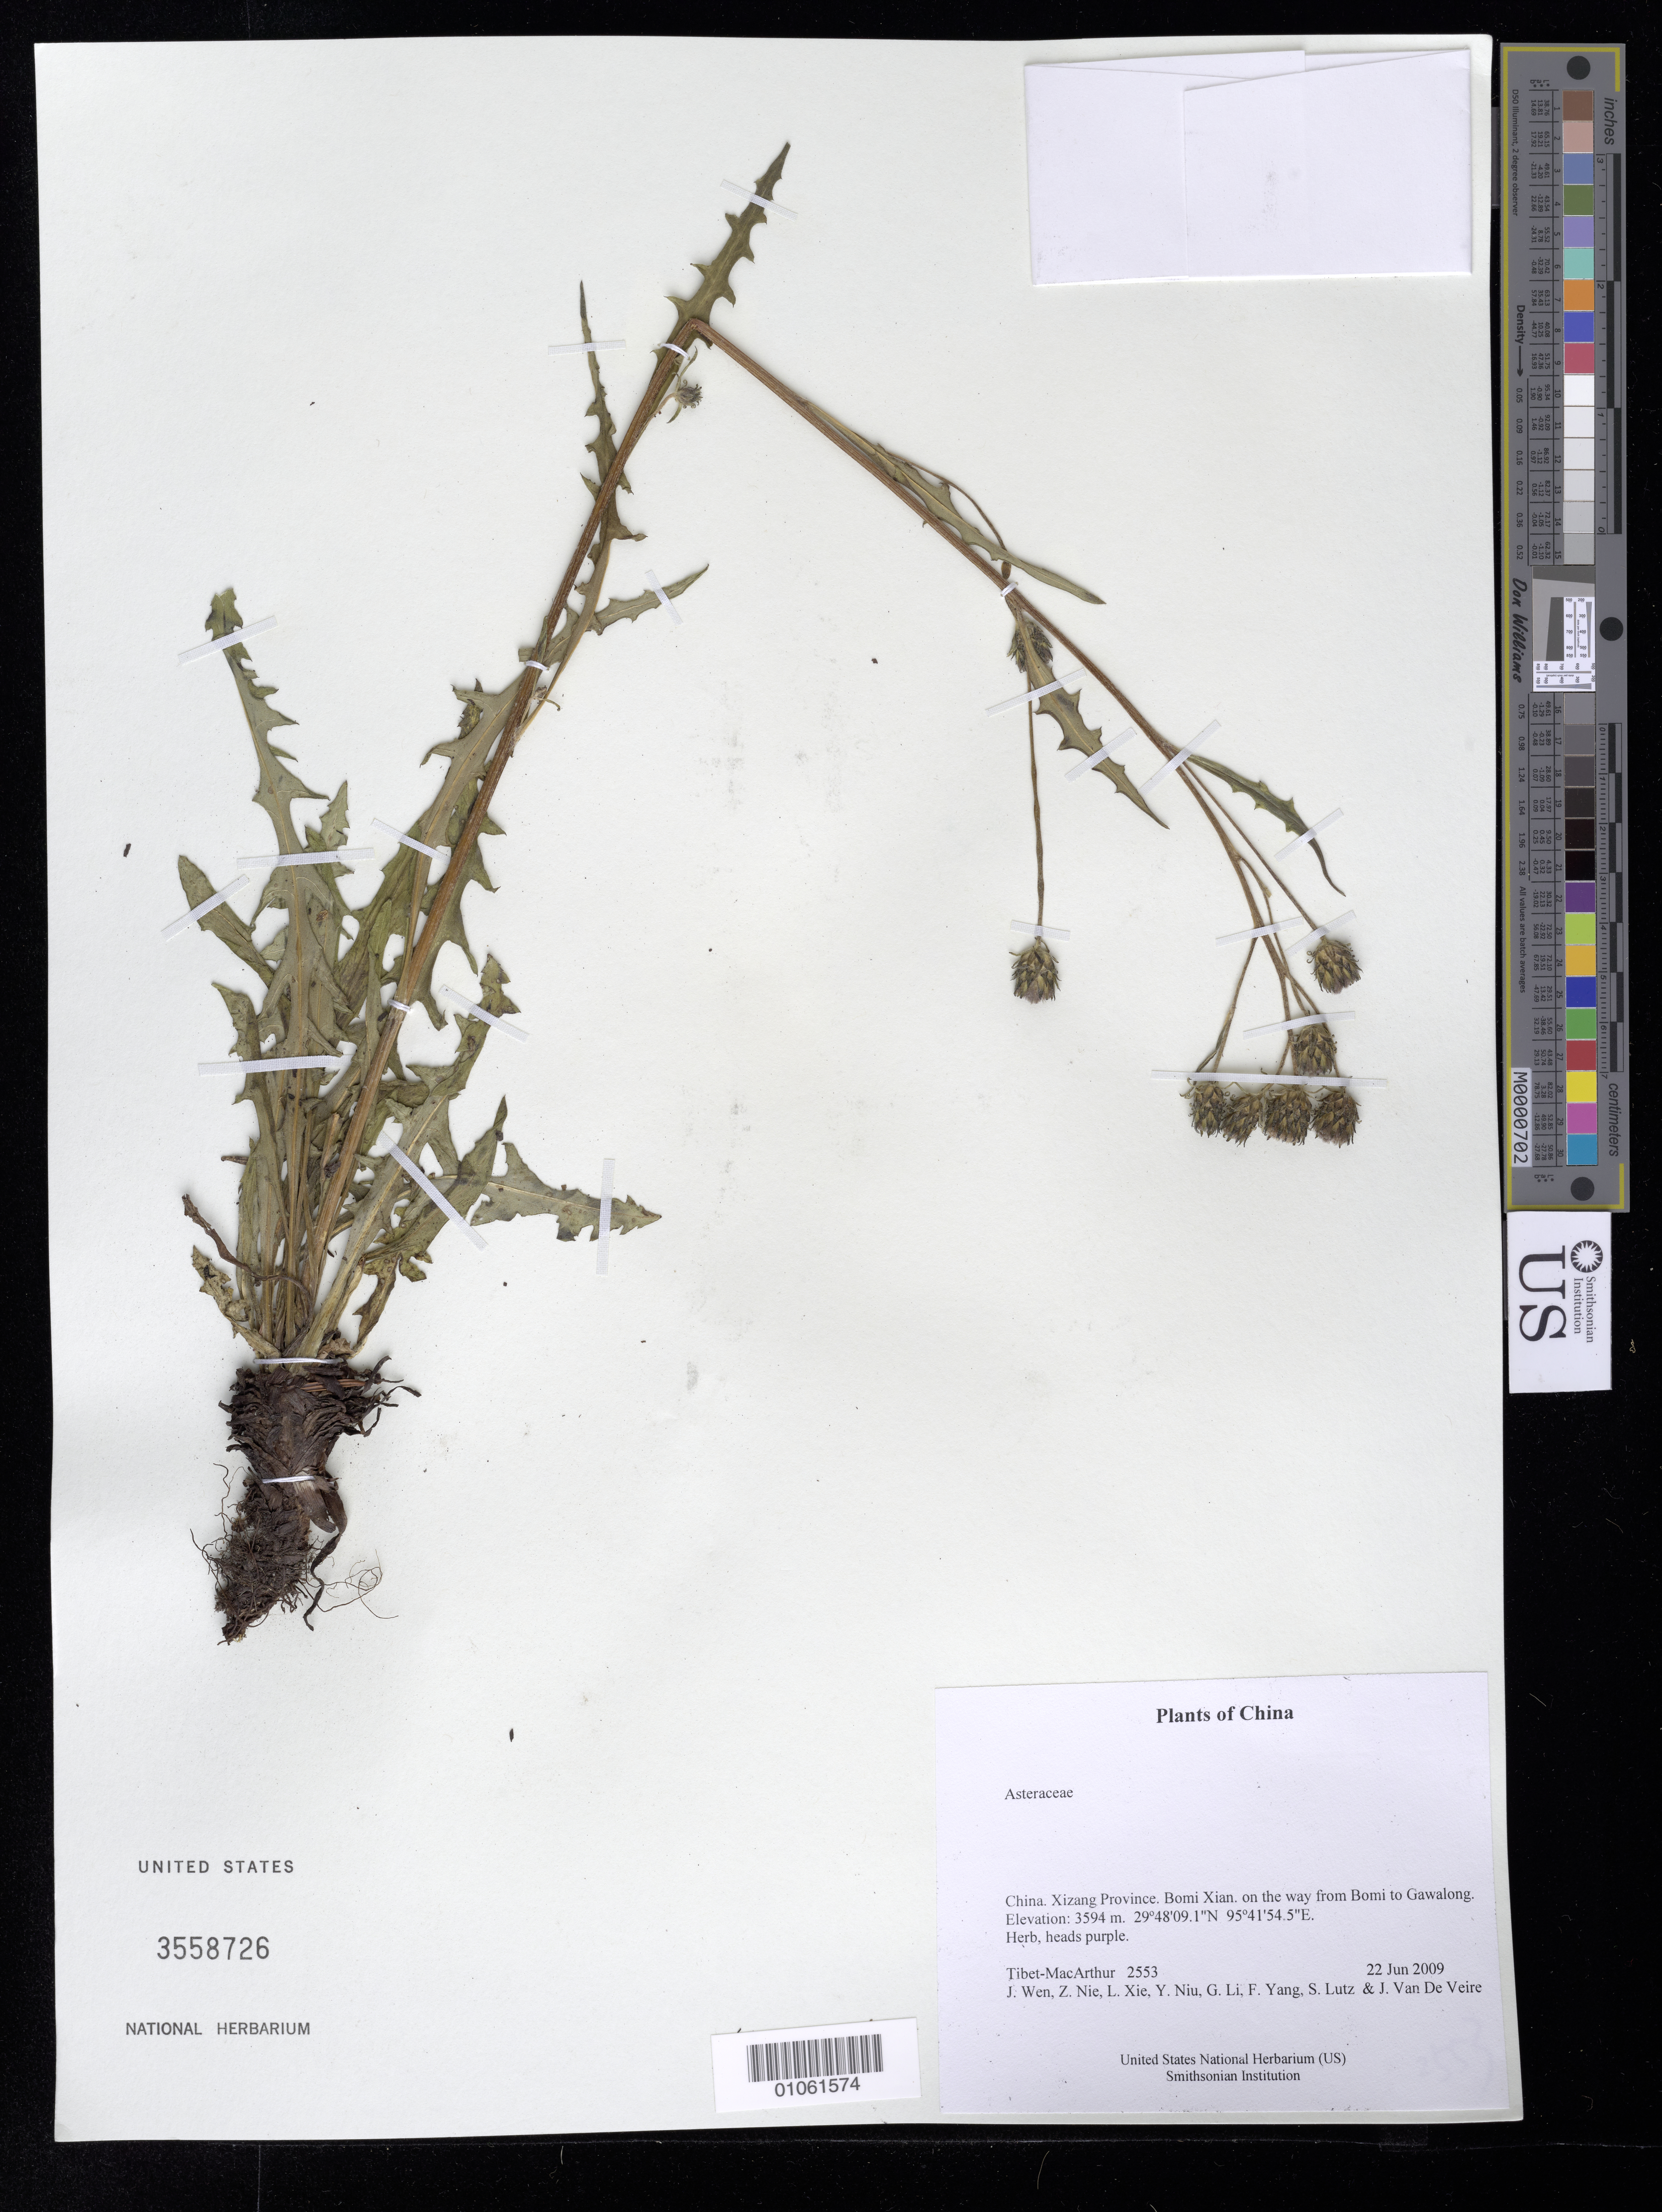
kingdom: Plantae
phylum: Tracheophyta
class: Magnoliopsida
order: Asterales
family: Asteraceae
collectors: Tibet-MacArthur, J. Wen, Z. Nie, L. Xie, Y. Niu, G. Li, F. Yang, S. Lutz & J. Van De Veire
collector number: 2553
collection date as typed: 22 Jun 2009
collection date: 2009-06-22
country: China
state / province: Xizang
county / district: Bomi Xian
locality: on the way from Bomi to Gawalong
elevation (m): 3594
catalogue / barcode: US 3558726